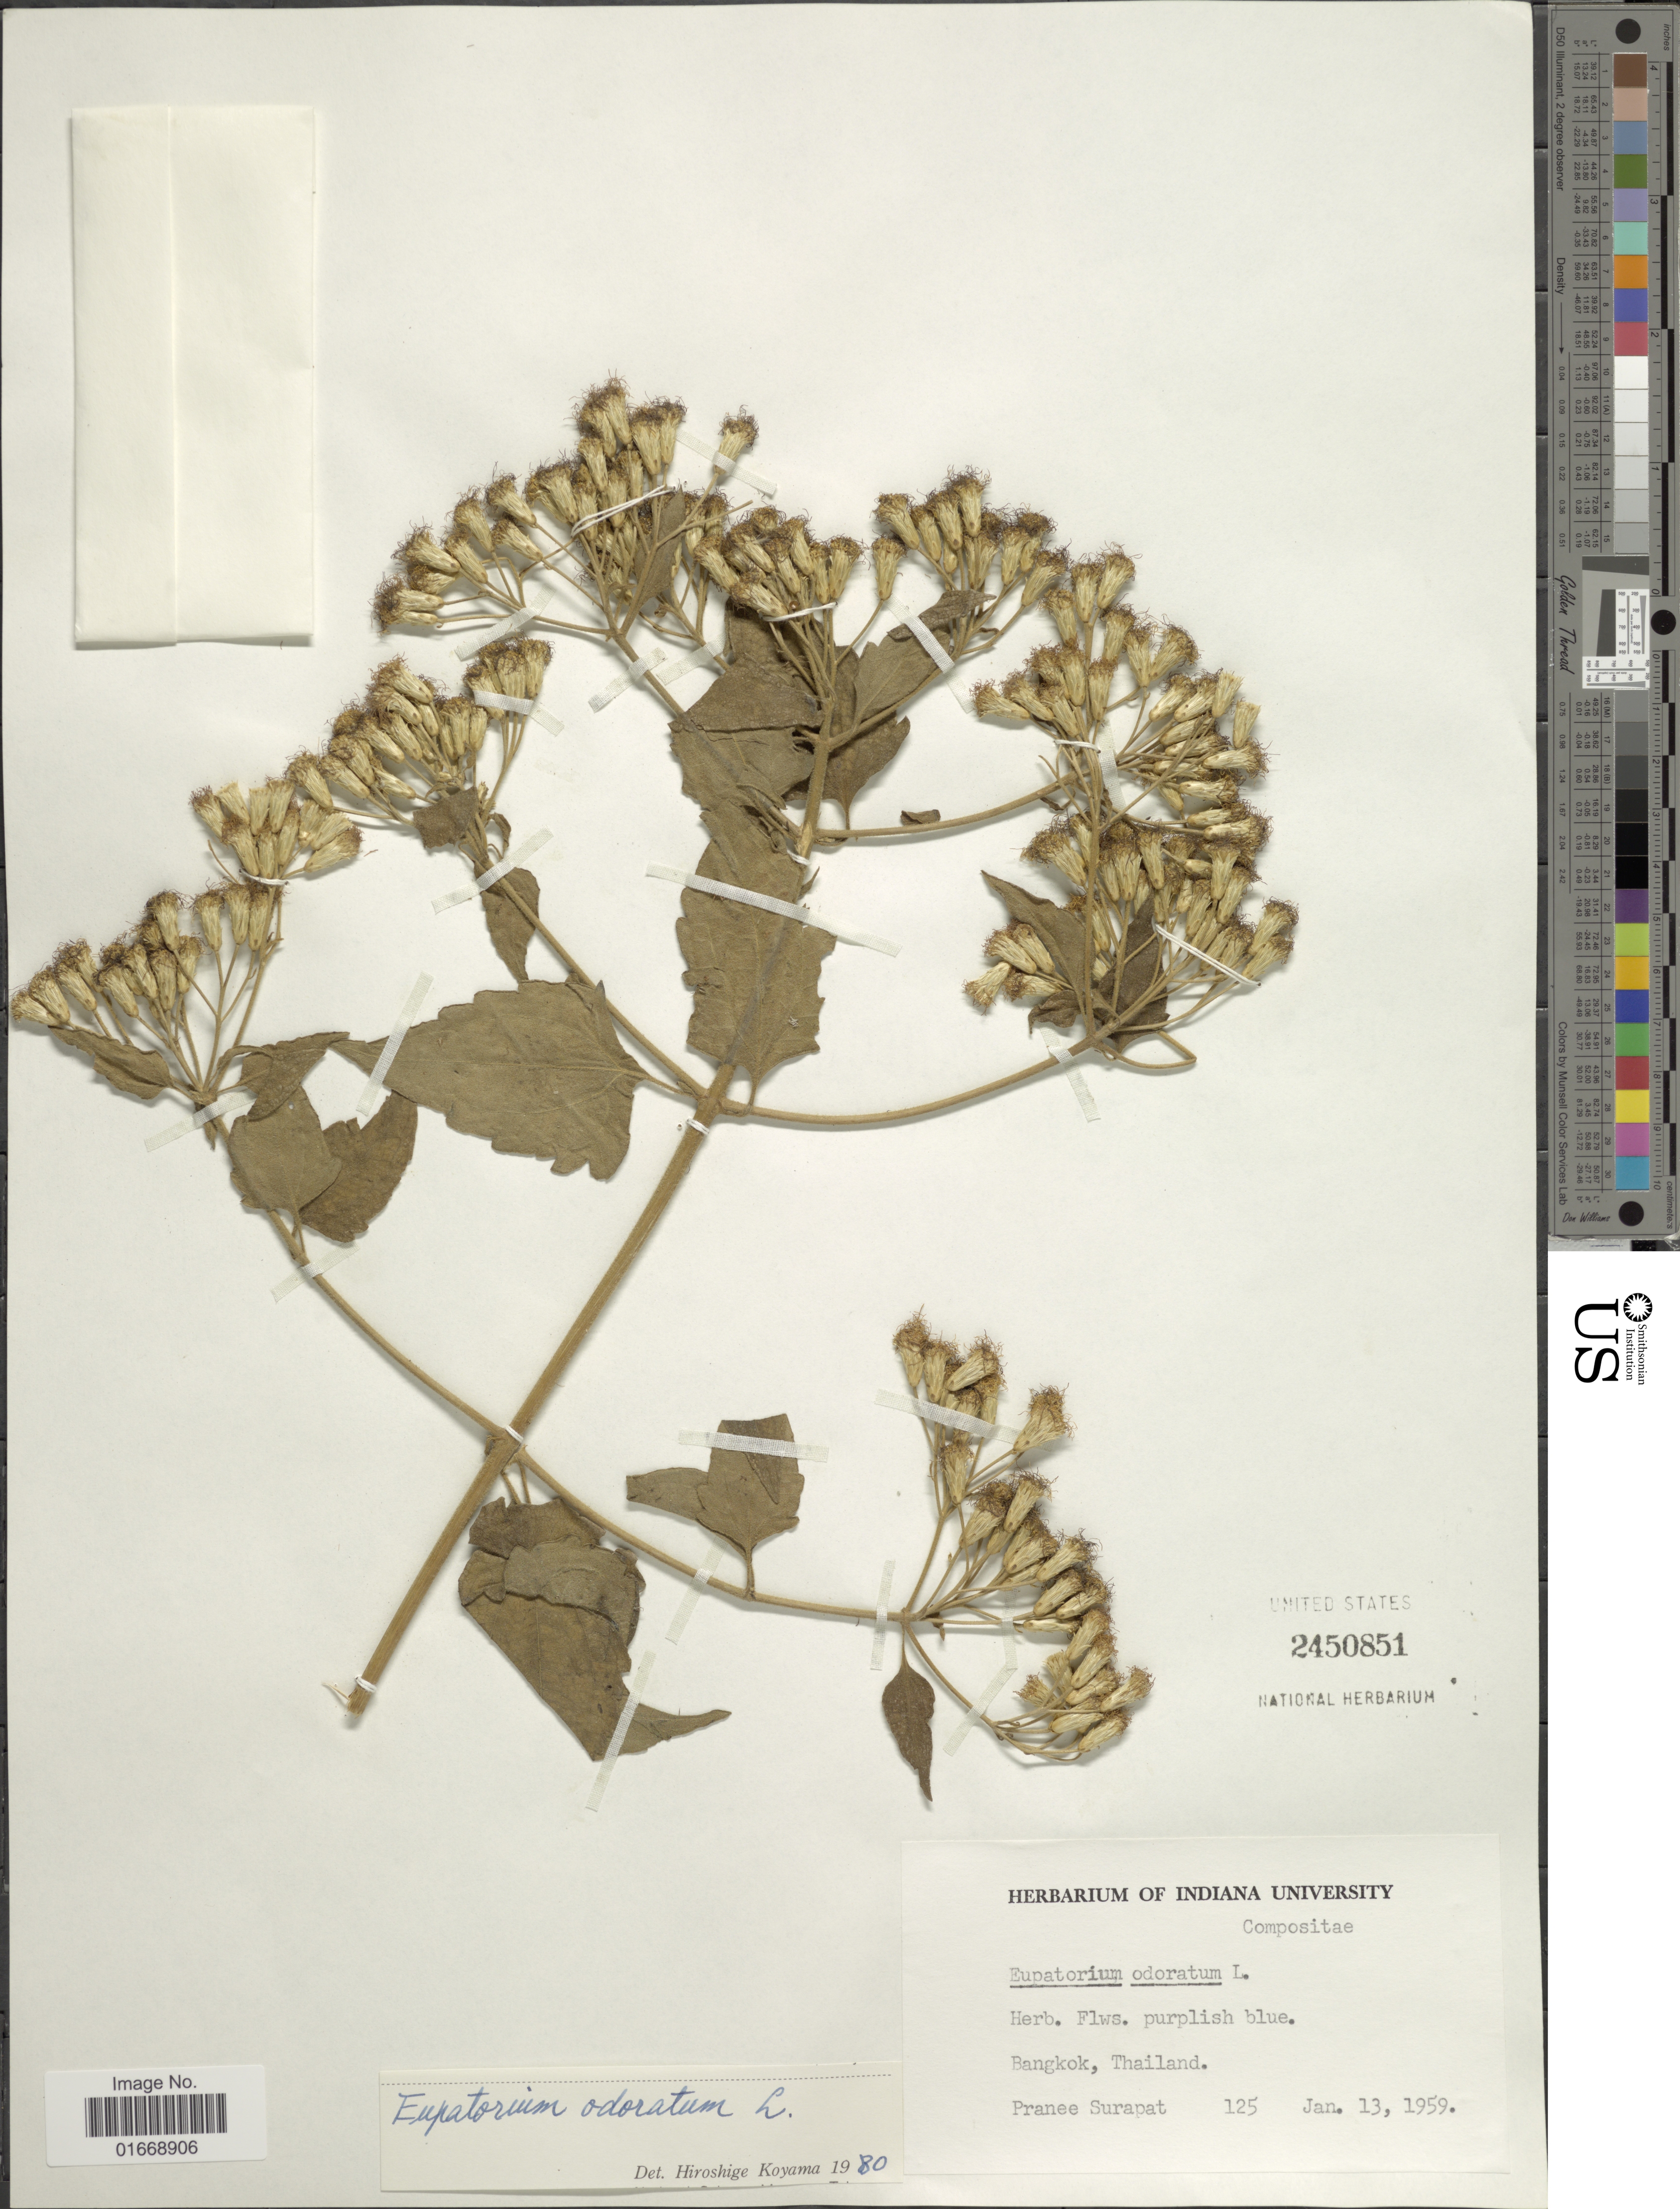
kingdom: Plantae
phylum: Tracheophyta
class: Magnoliopsida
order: Asterales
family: Asteraceae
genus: Chromolaena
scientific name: Chromolaena odorata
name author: (L.) R.M. King & H. Rob.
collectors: P. Surapat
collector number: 125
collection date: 1959-01-13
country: Thailand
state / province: Bangkok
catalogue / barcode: US 2450851